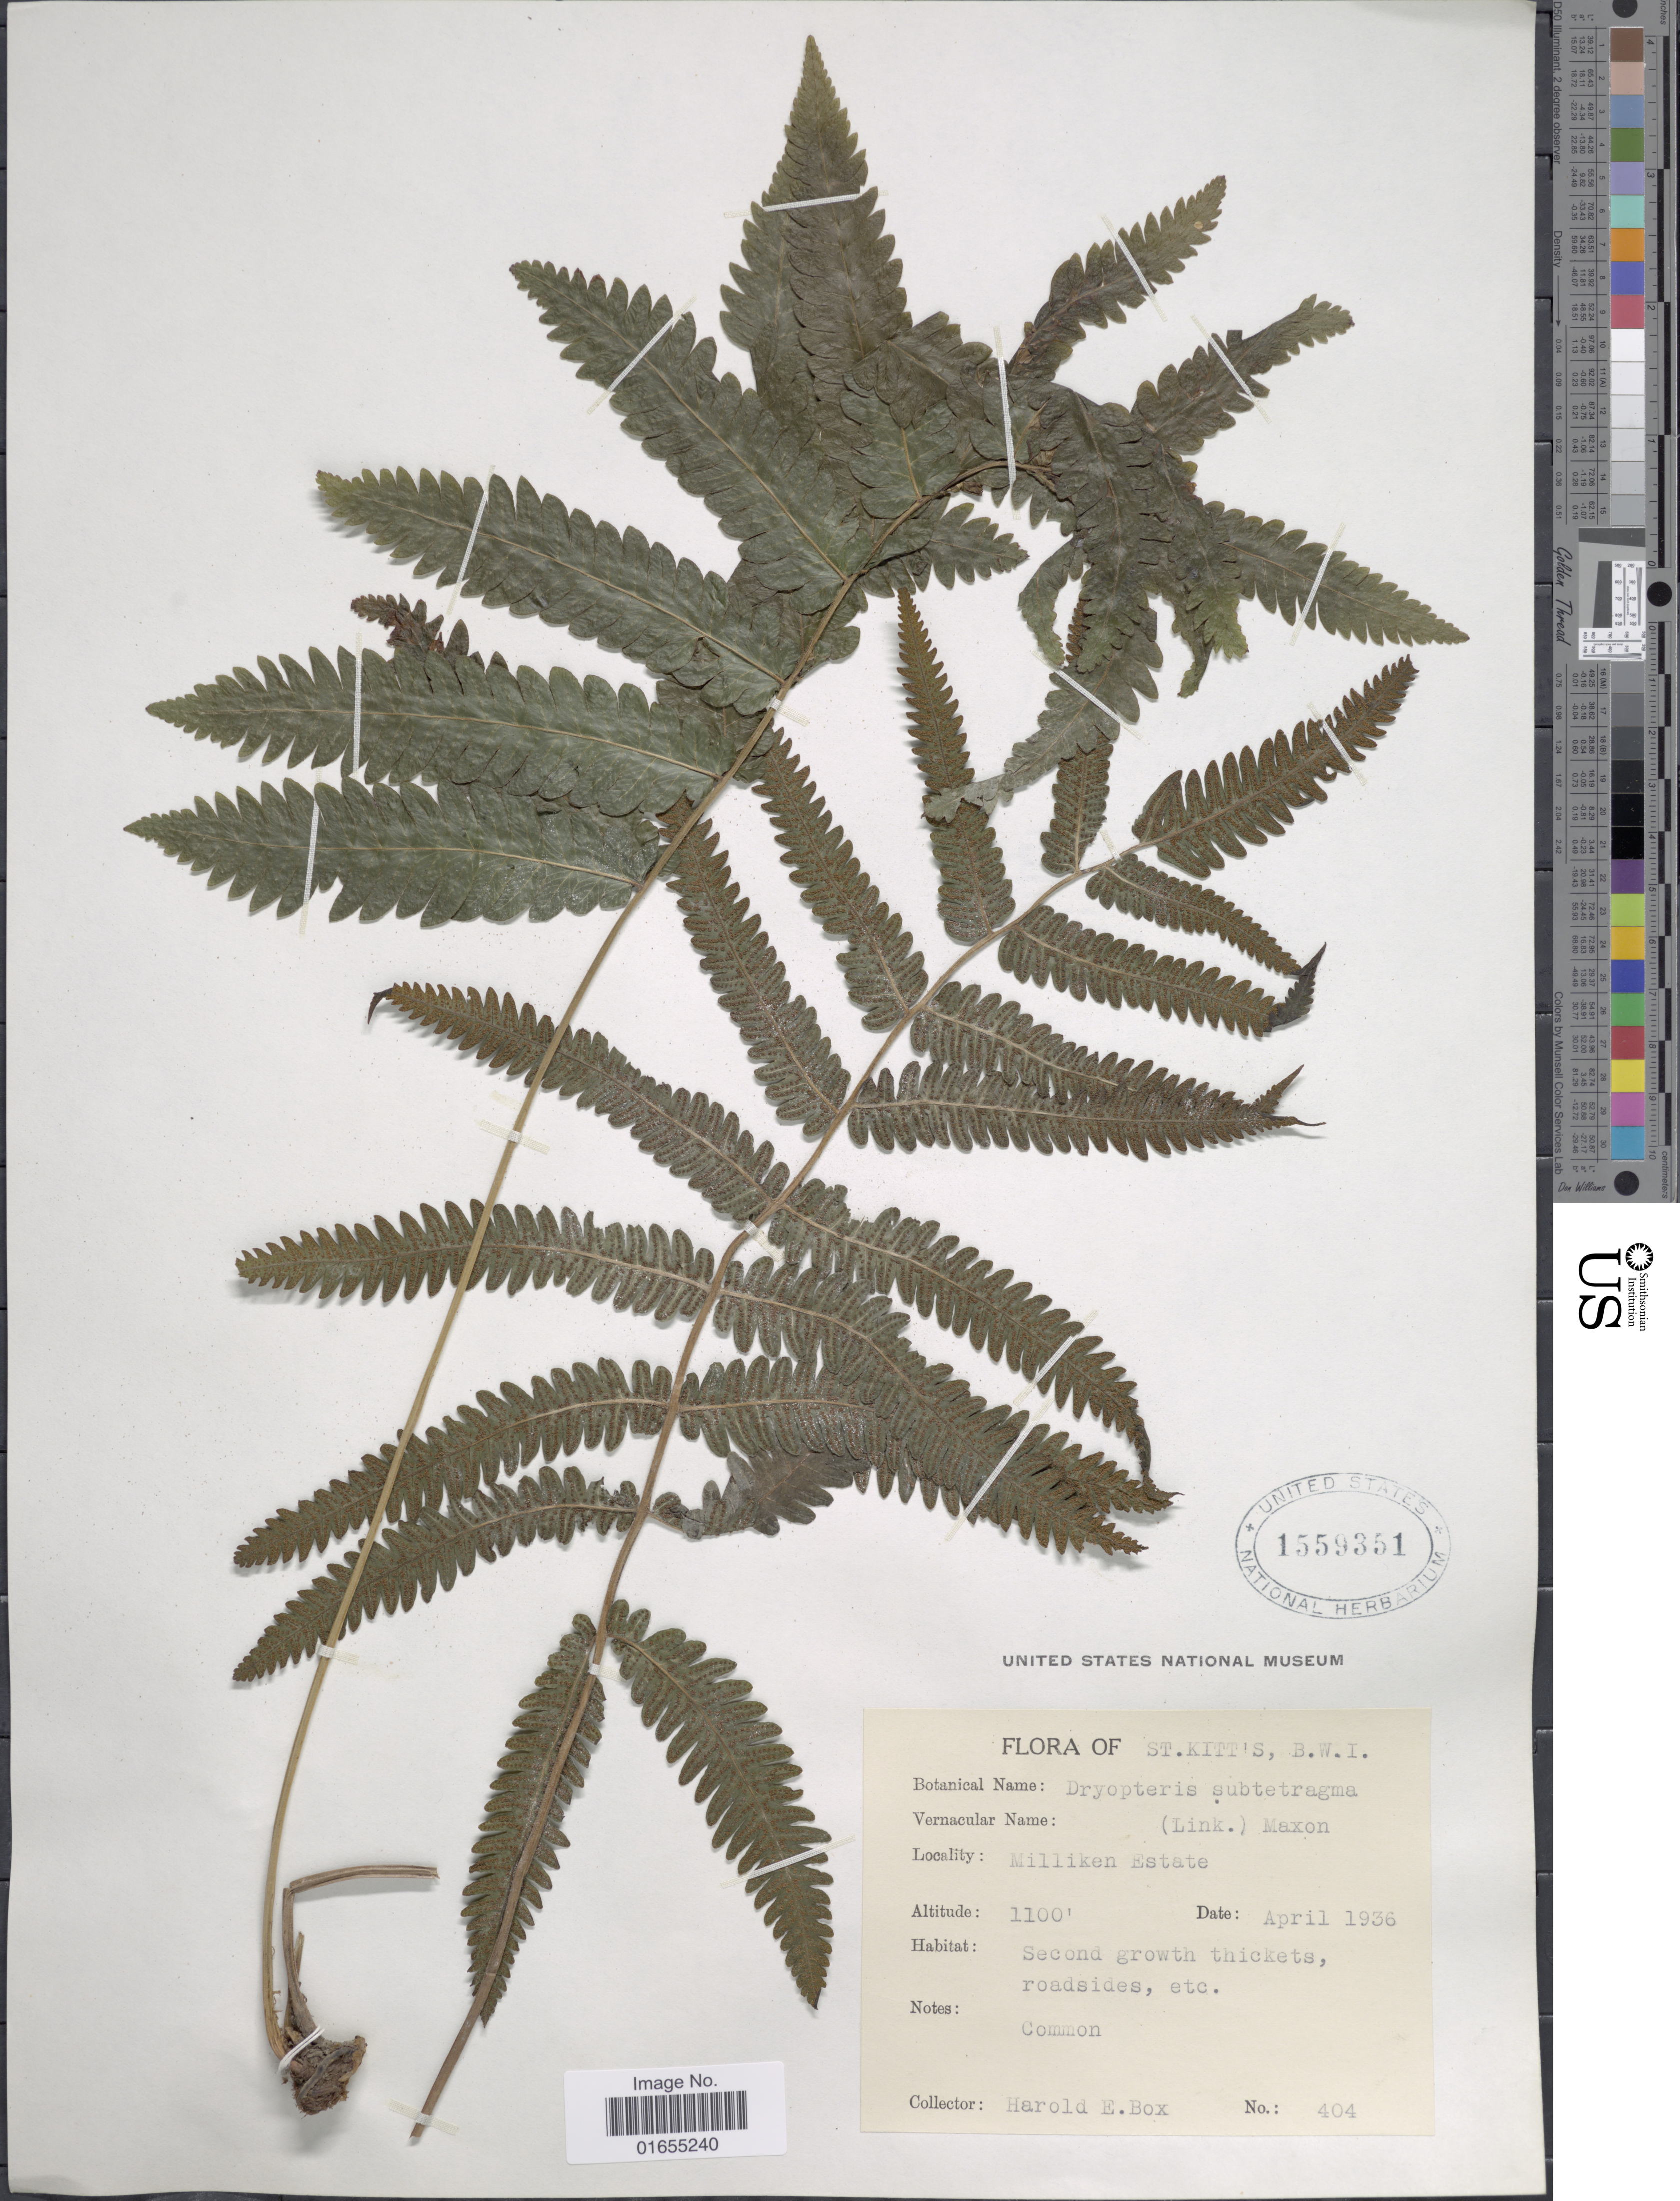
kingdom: Plantae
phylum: Tracheophyta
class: Polypodiopsida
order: Polypodiales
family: Thelypteridaceae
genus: Goniopteris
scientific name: Goniopteris tetragona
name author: (C. Presl) Sw.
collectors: H. E. Box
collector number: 404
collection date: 1936-04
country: St. Christopher-Nevis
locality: St. Kitt's, Milliken Estate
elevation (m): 335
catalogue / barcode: US 1559351